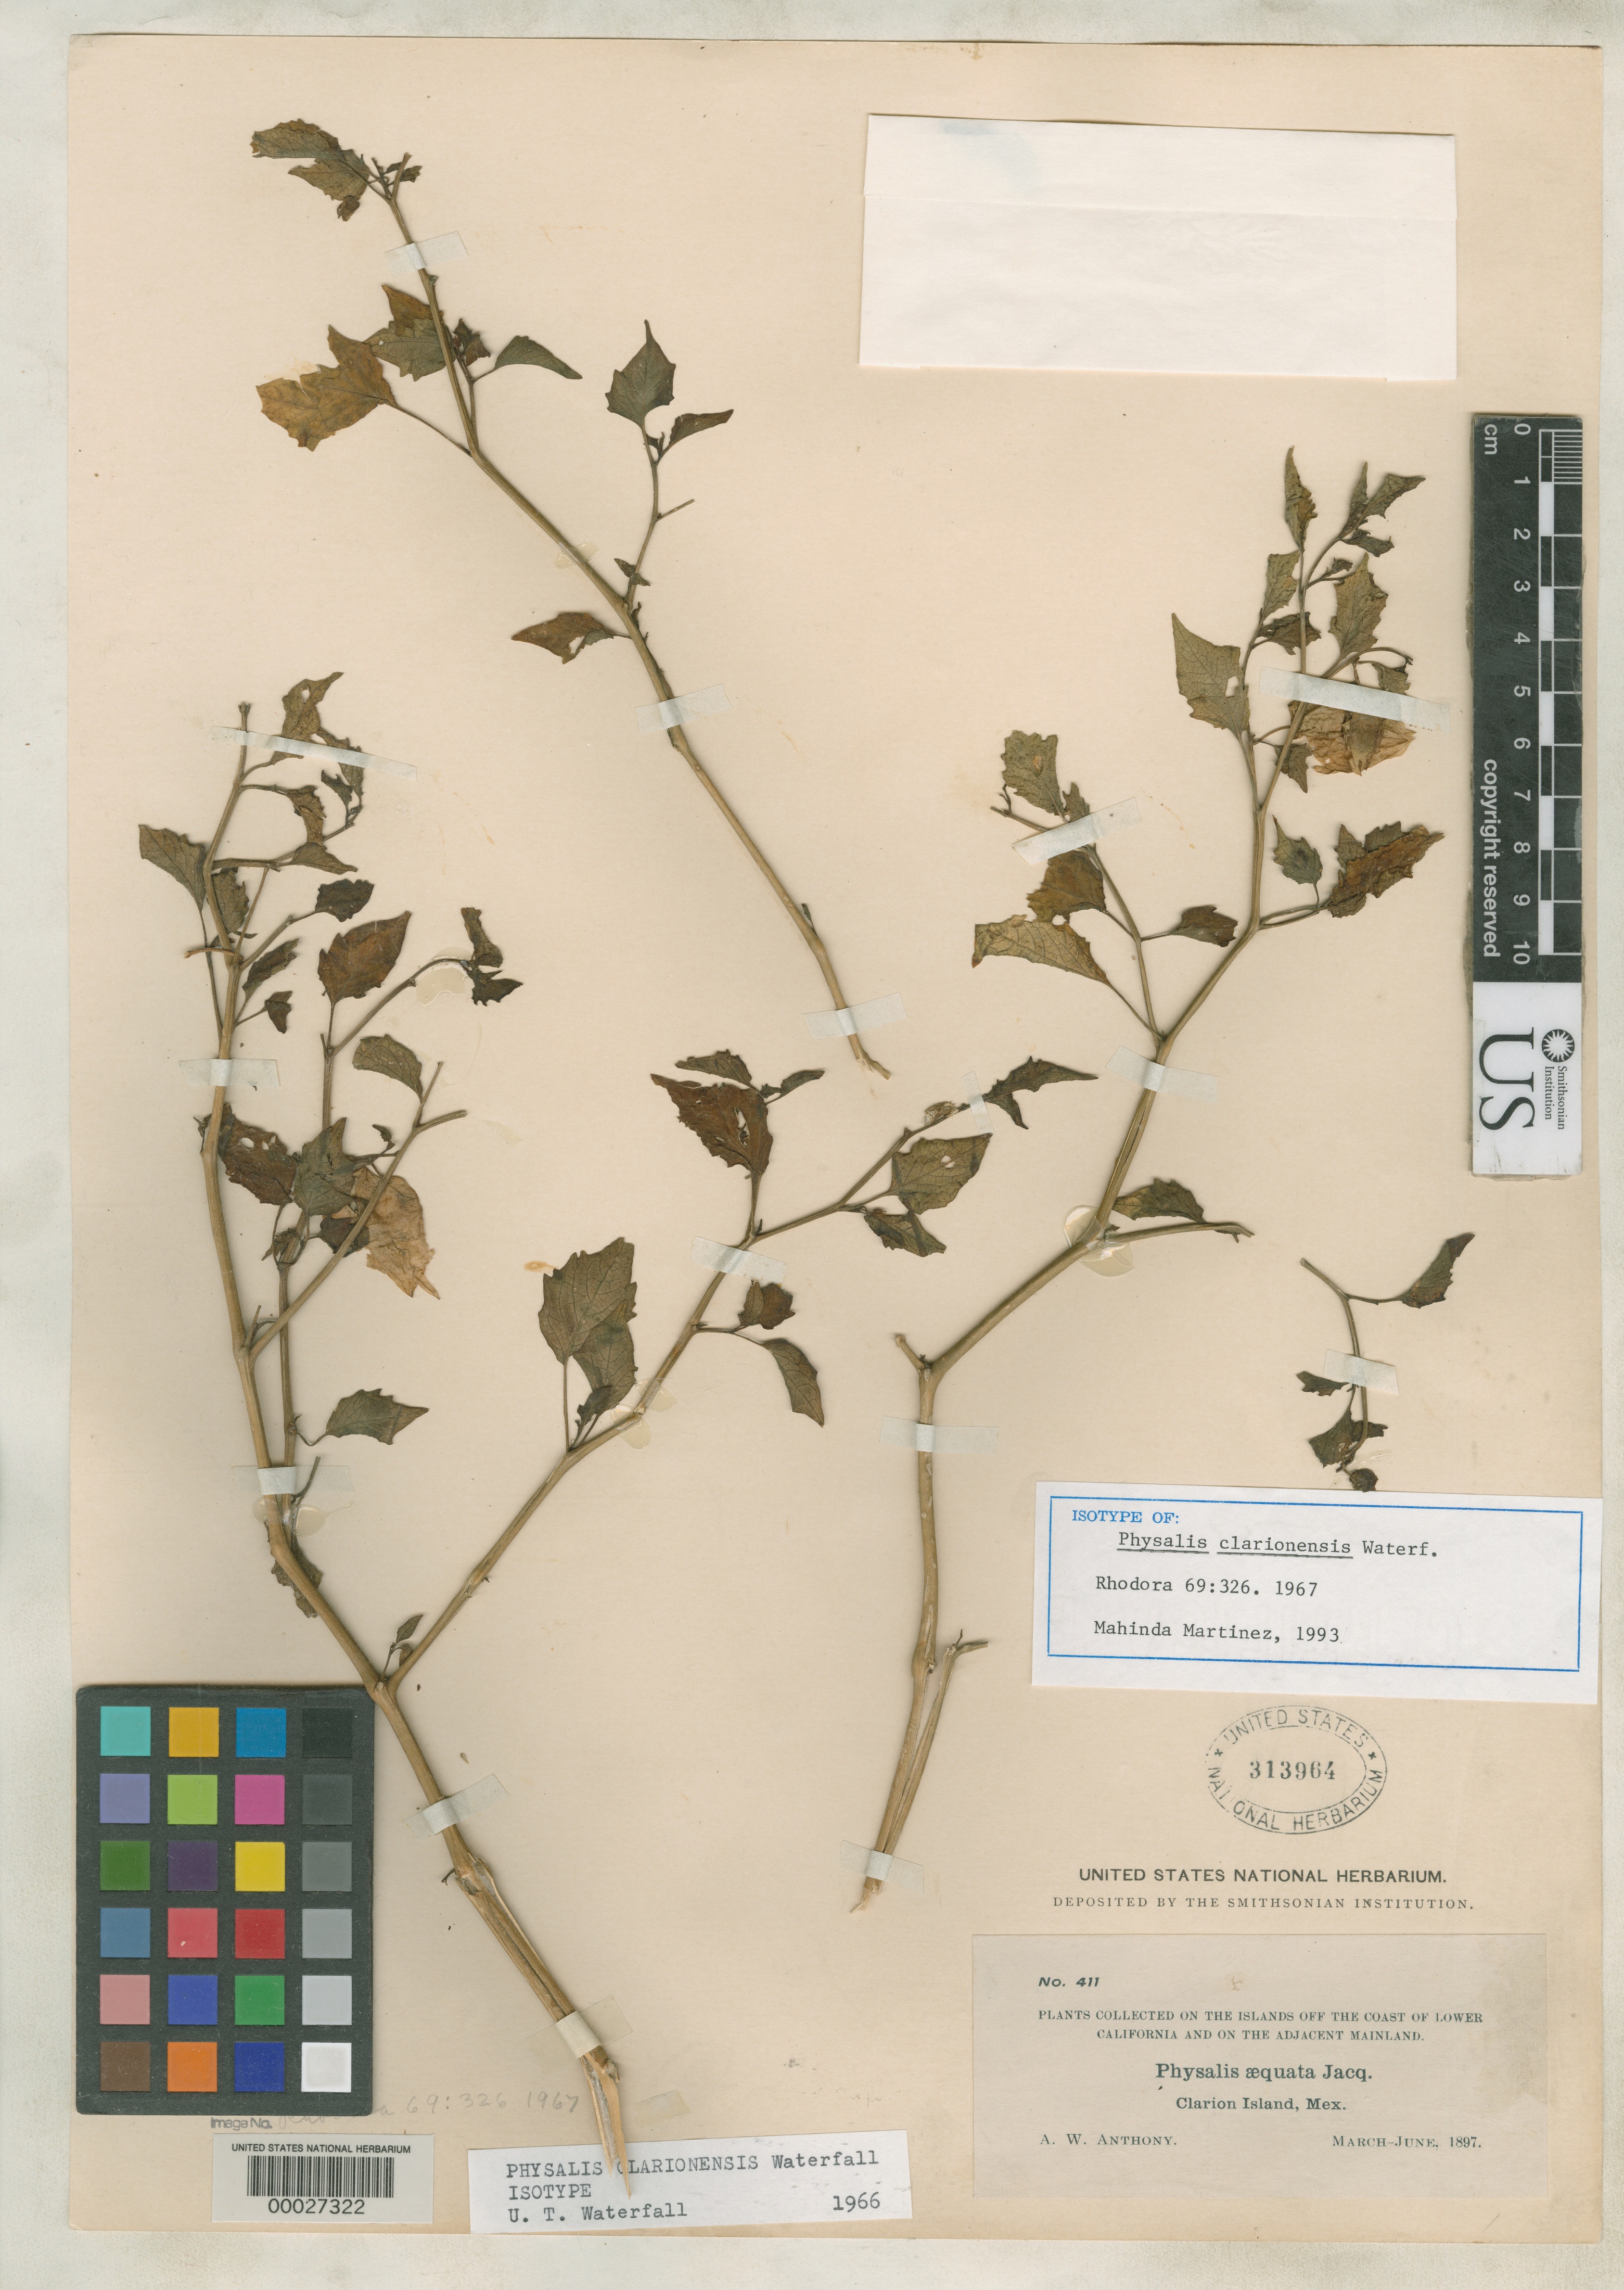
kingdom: Plantae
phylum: Tracheophyta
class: Magnoliopsida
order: Solanales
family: Solanaceae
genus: Physalis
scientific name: Physalis clarionensis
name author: Waterf.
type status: Isotype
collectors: A. W. Anthony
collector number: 411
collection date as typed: Mar 1897 to -- Jun 1897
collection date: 1897-03/1897-06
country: Mexico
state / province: Colima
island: Clarion Island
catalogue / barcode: US 313964